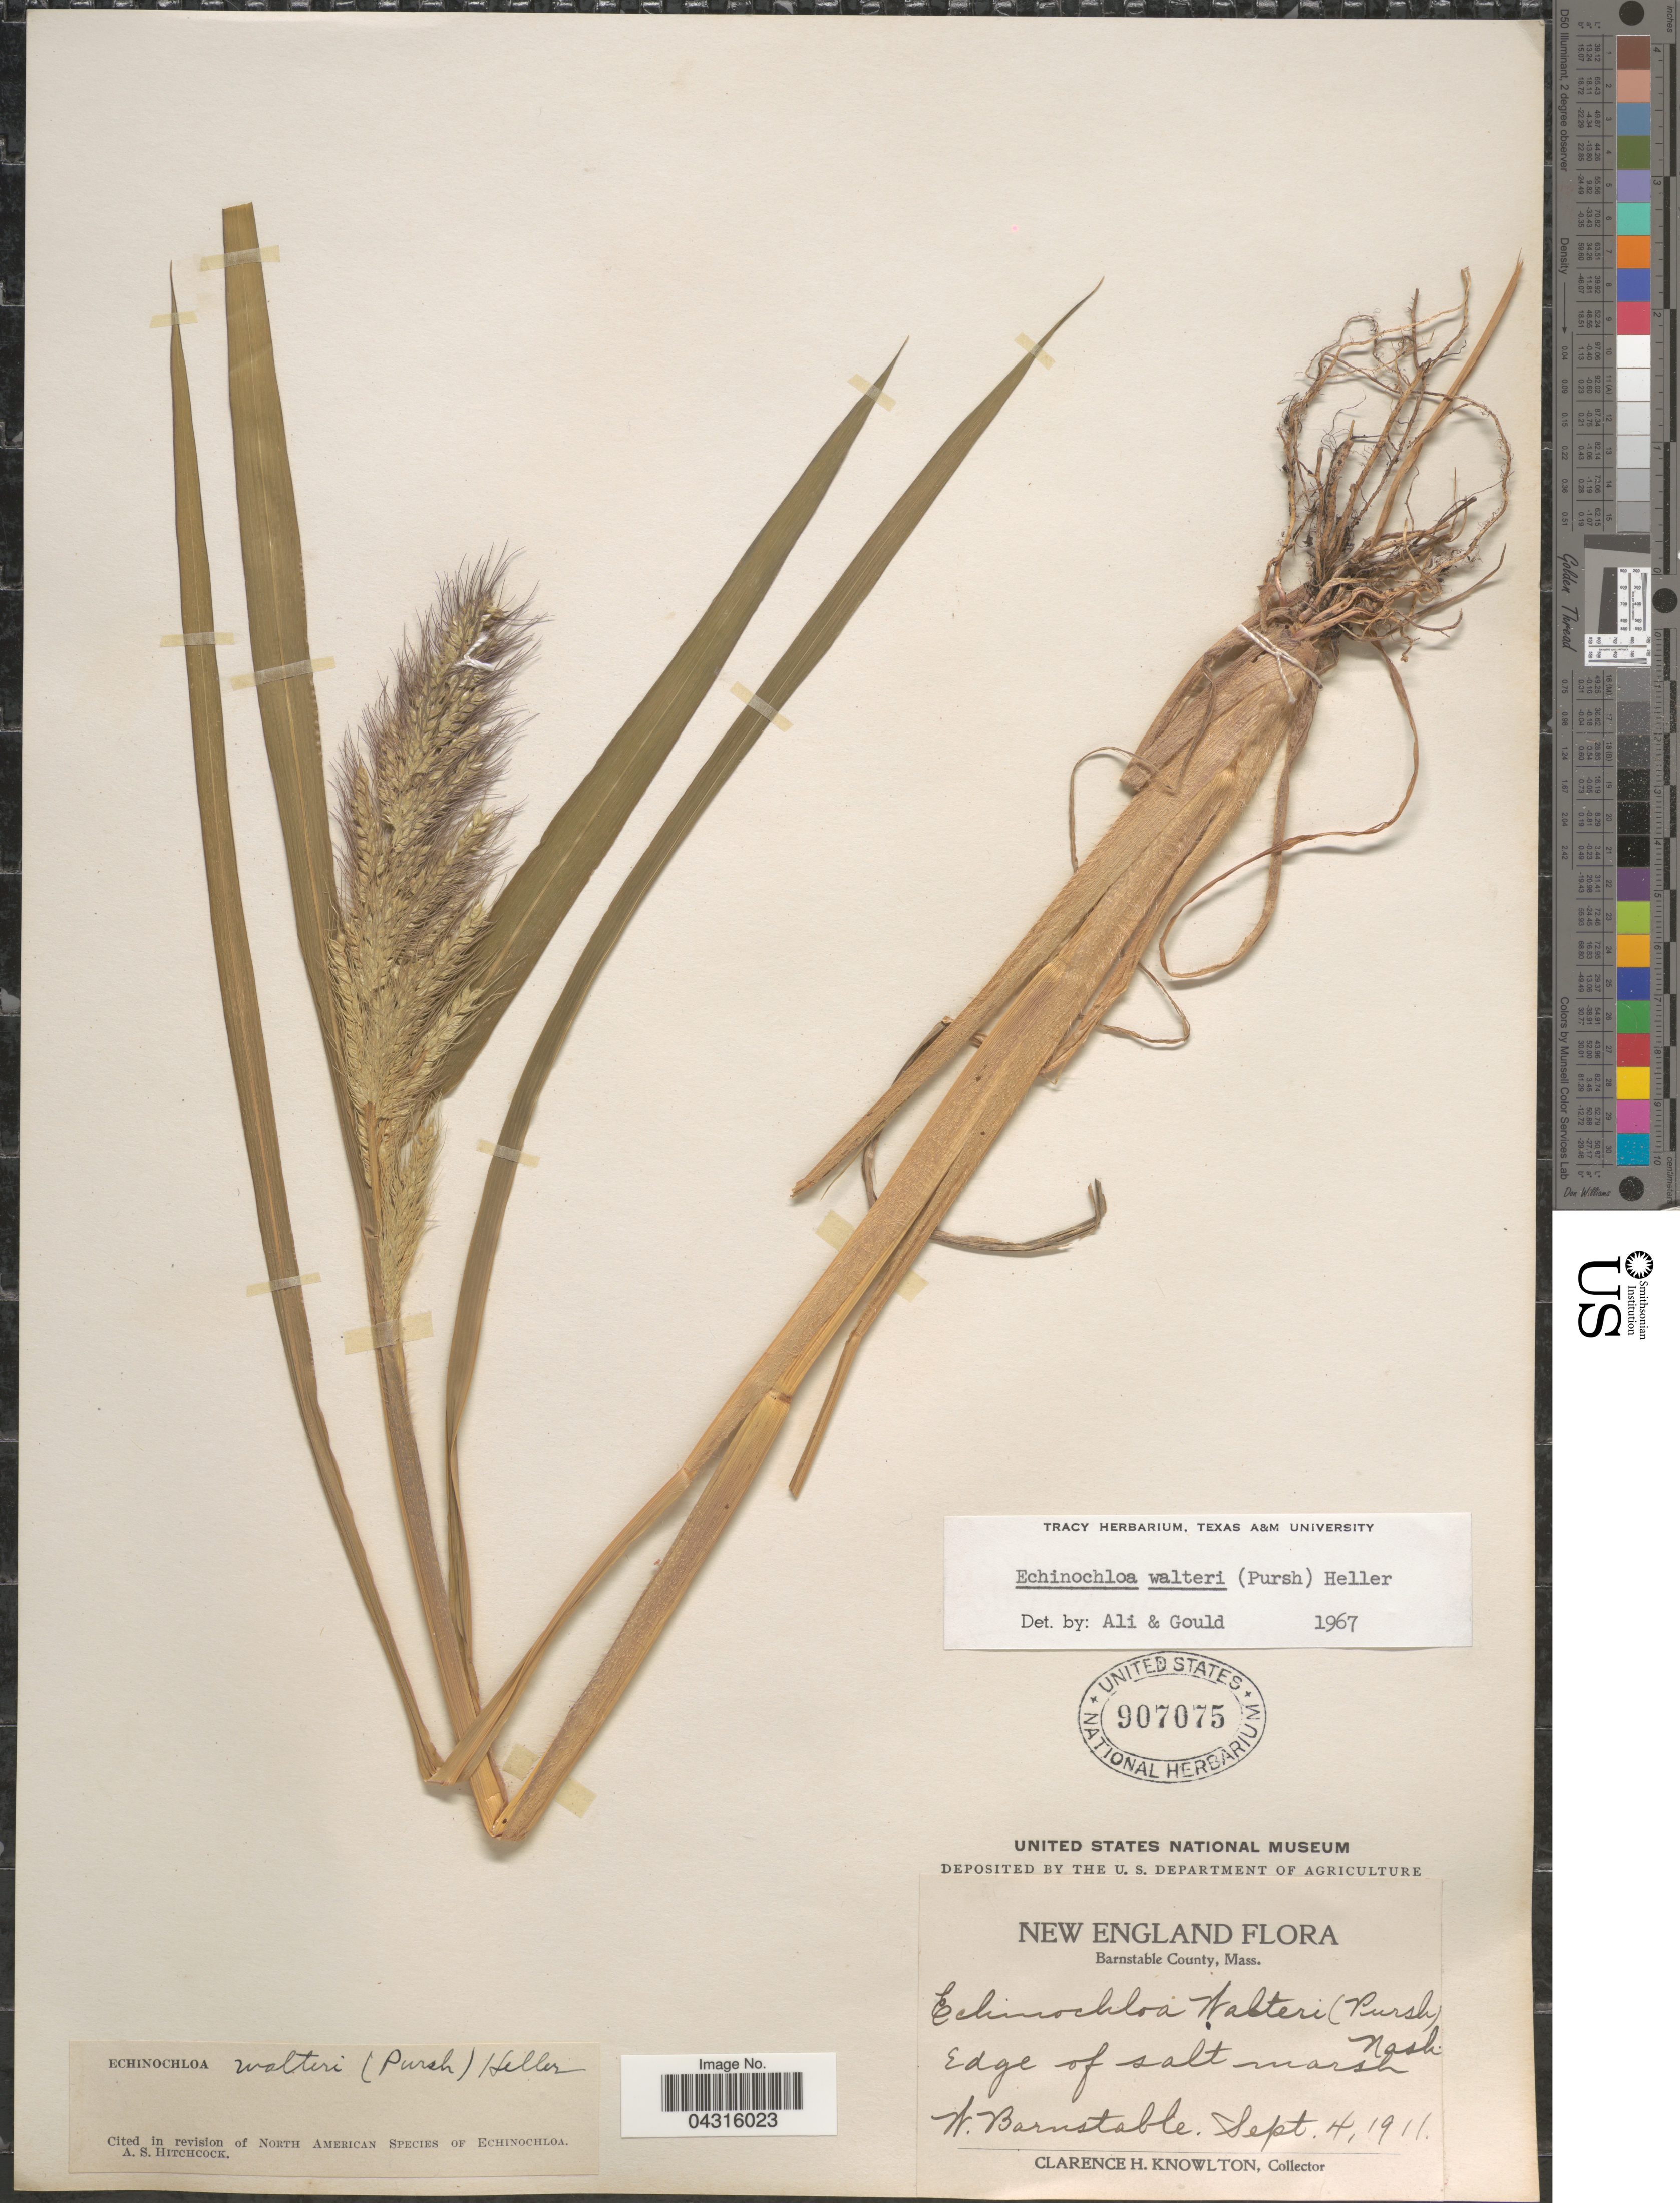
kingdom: Plantae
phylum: Tracheophyta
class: Liliopsida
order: Poales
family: Poaceae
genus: Echinochloa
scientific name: Echinochloa walteri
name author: (Pursh) A. Heller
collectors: C. H. Knowlton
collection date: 1911-09-04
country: United States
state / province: Massachusetts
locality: New England. Barnstable County. Edge of salt marsh. W. Barnstable.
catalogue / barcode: US 907075